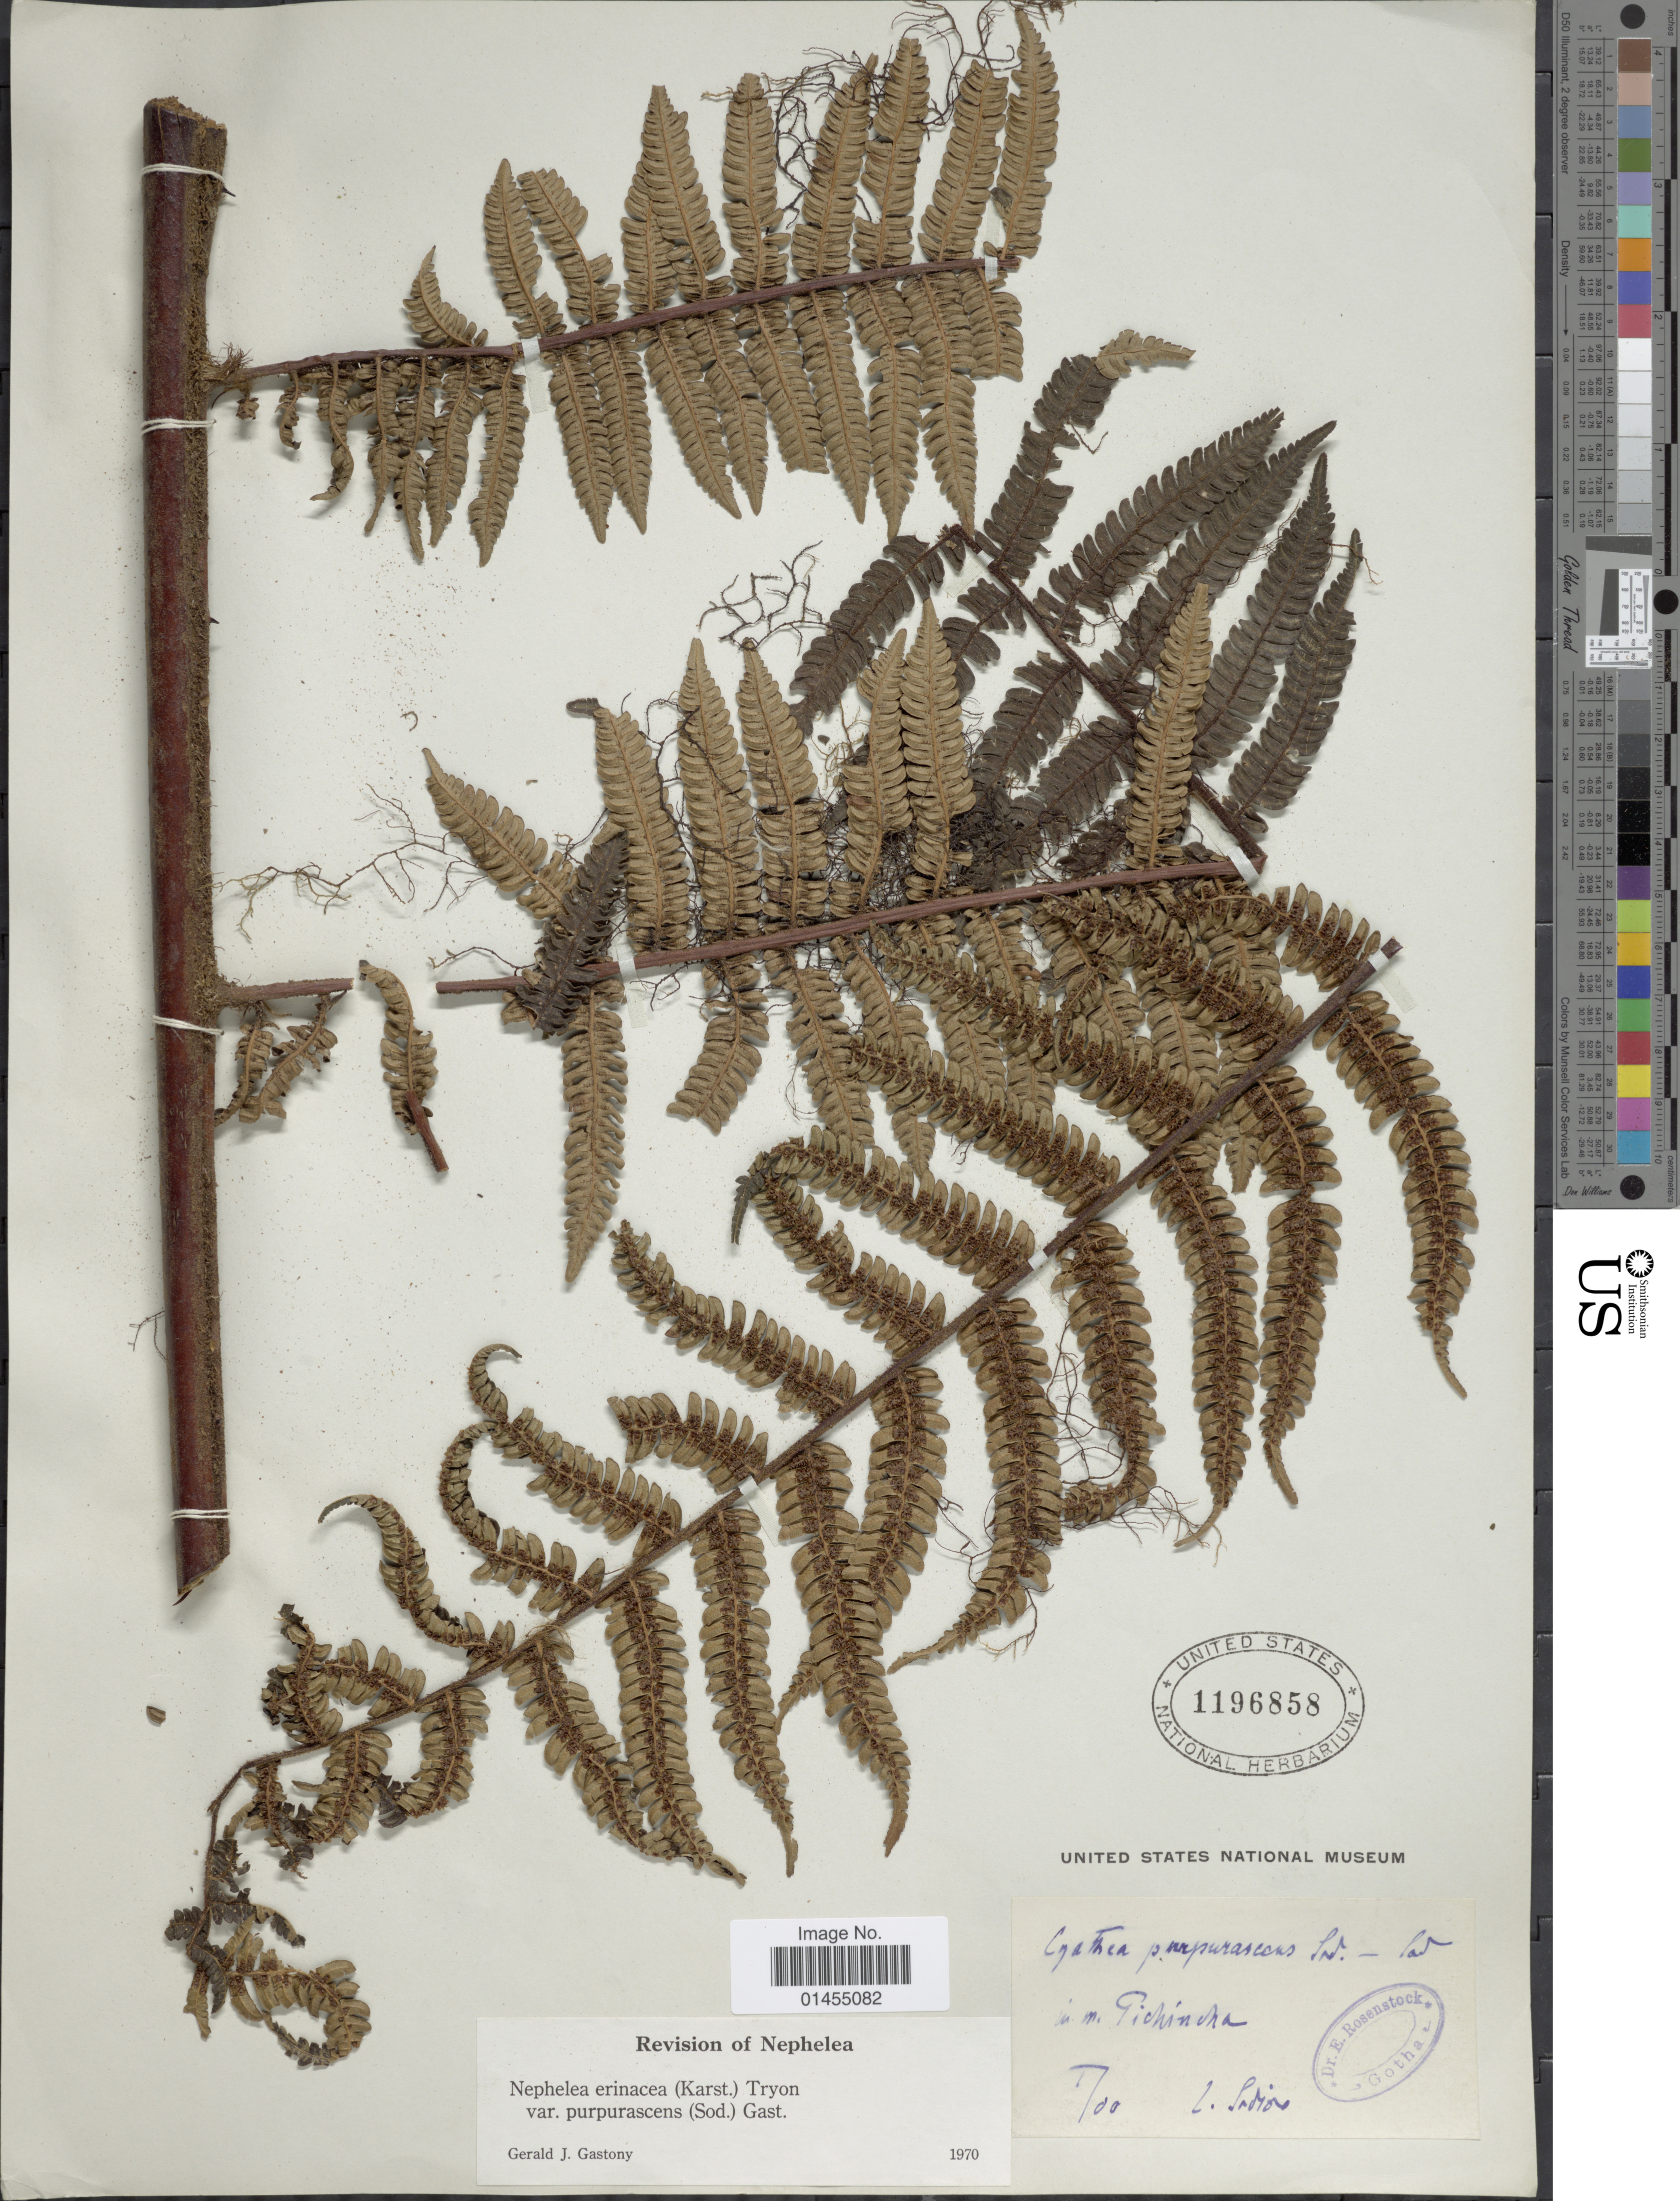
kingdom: Plantae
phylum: Tracheophyta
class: Polypodiopsida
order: Cyatheales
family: Cyatheaceae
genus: Alsophila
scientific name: Alsophila erinacea var. purpurascens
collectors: Sodiro, --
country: Ecuador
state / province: Pichincha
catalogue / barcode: US 1196858